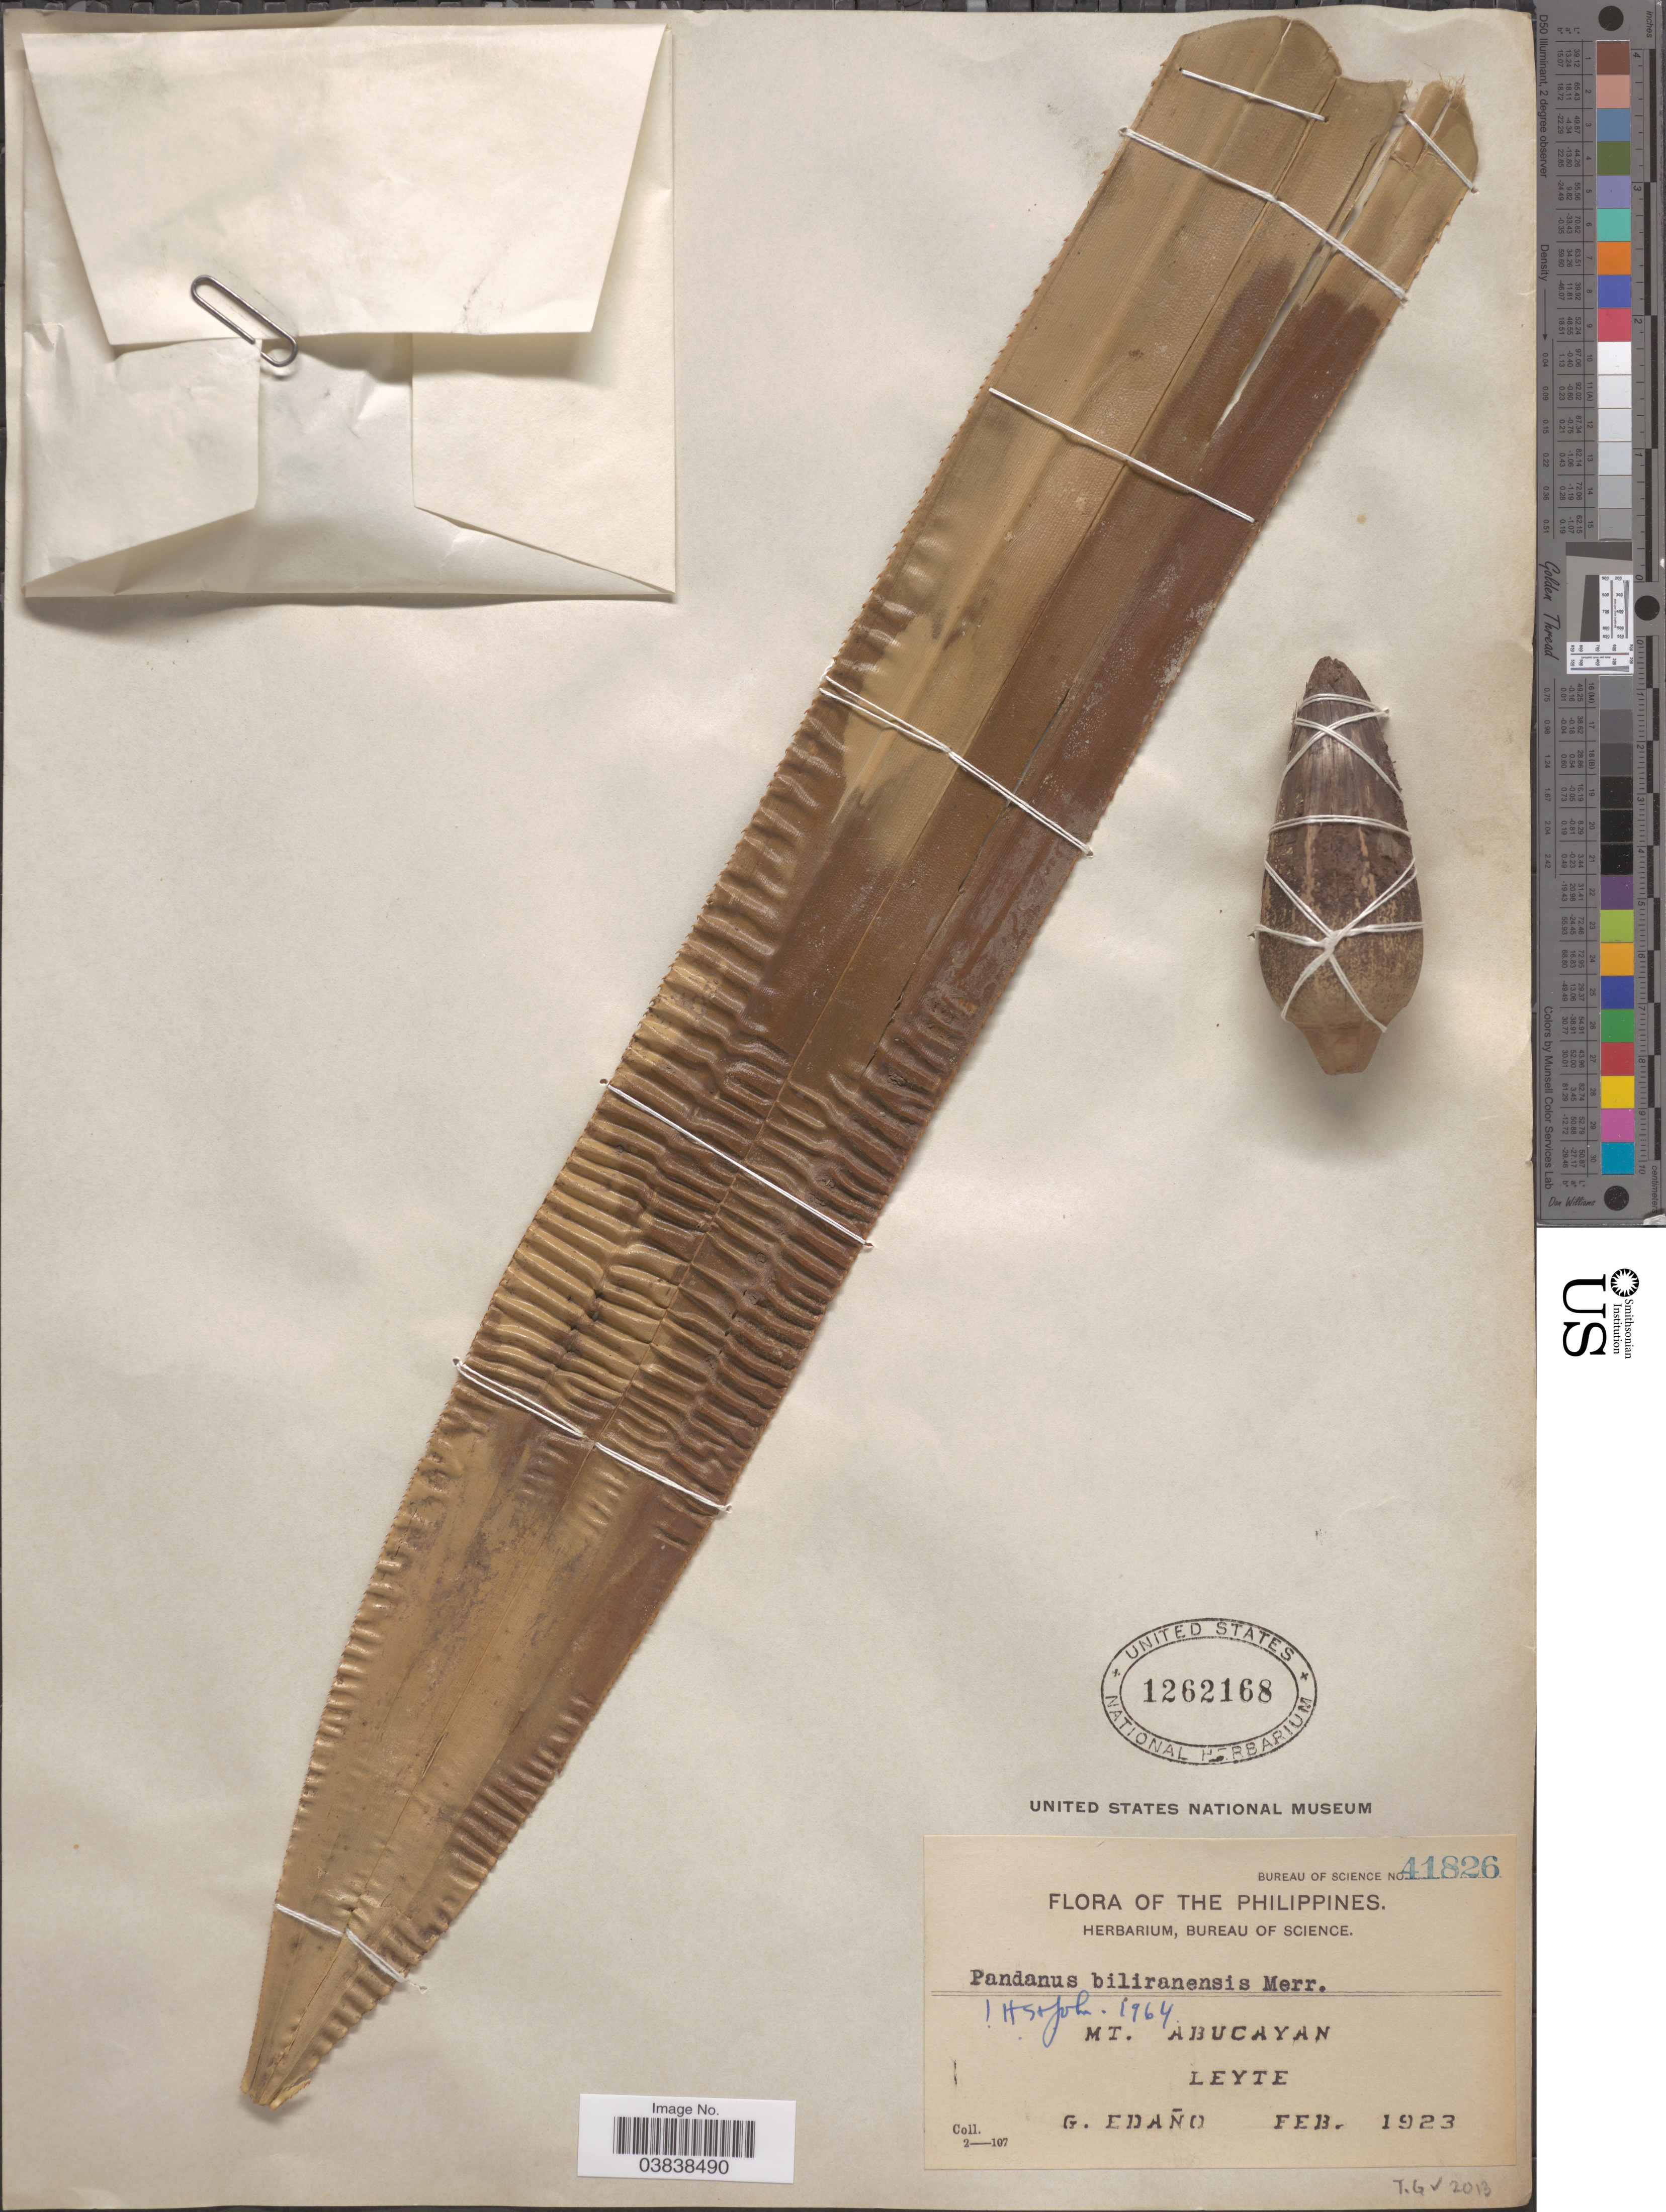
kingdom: Plantae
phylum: Tracheophyta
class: Liliopsida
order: Pandanales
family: Pandanaceae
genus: Pandanus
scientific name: Pandanus biliranensis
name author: Merr.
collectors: G. Edaño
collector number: Bureau of Science 41826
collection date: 1923-02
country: Philippines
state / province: Eastern Visayas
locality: Mt. Abucayan. Leyte.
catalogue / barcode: US 1262168